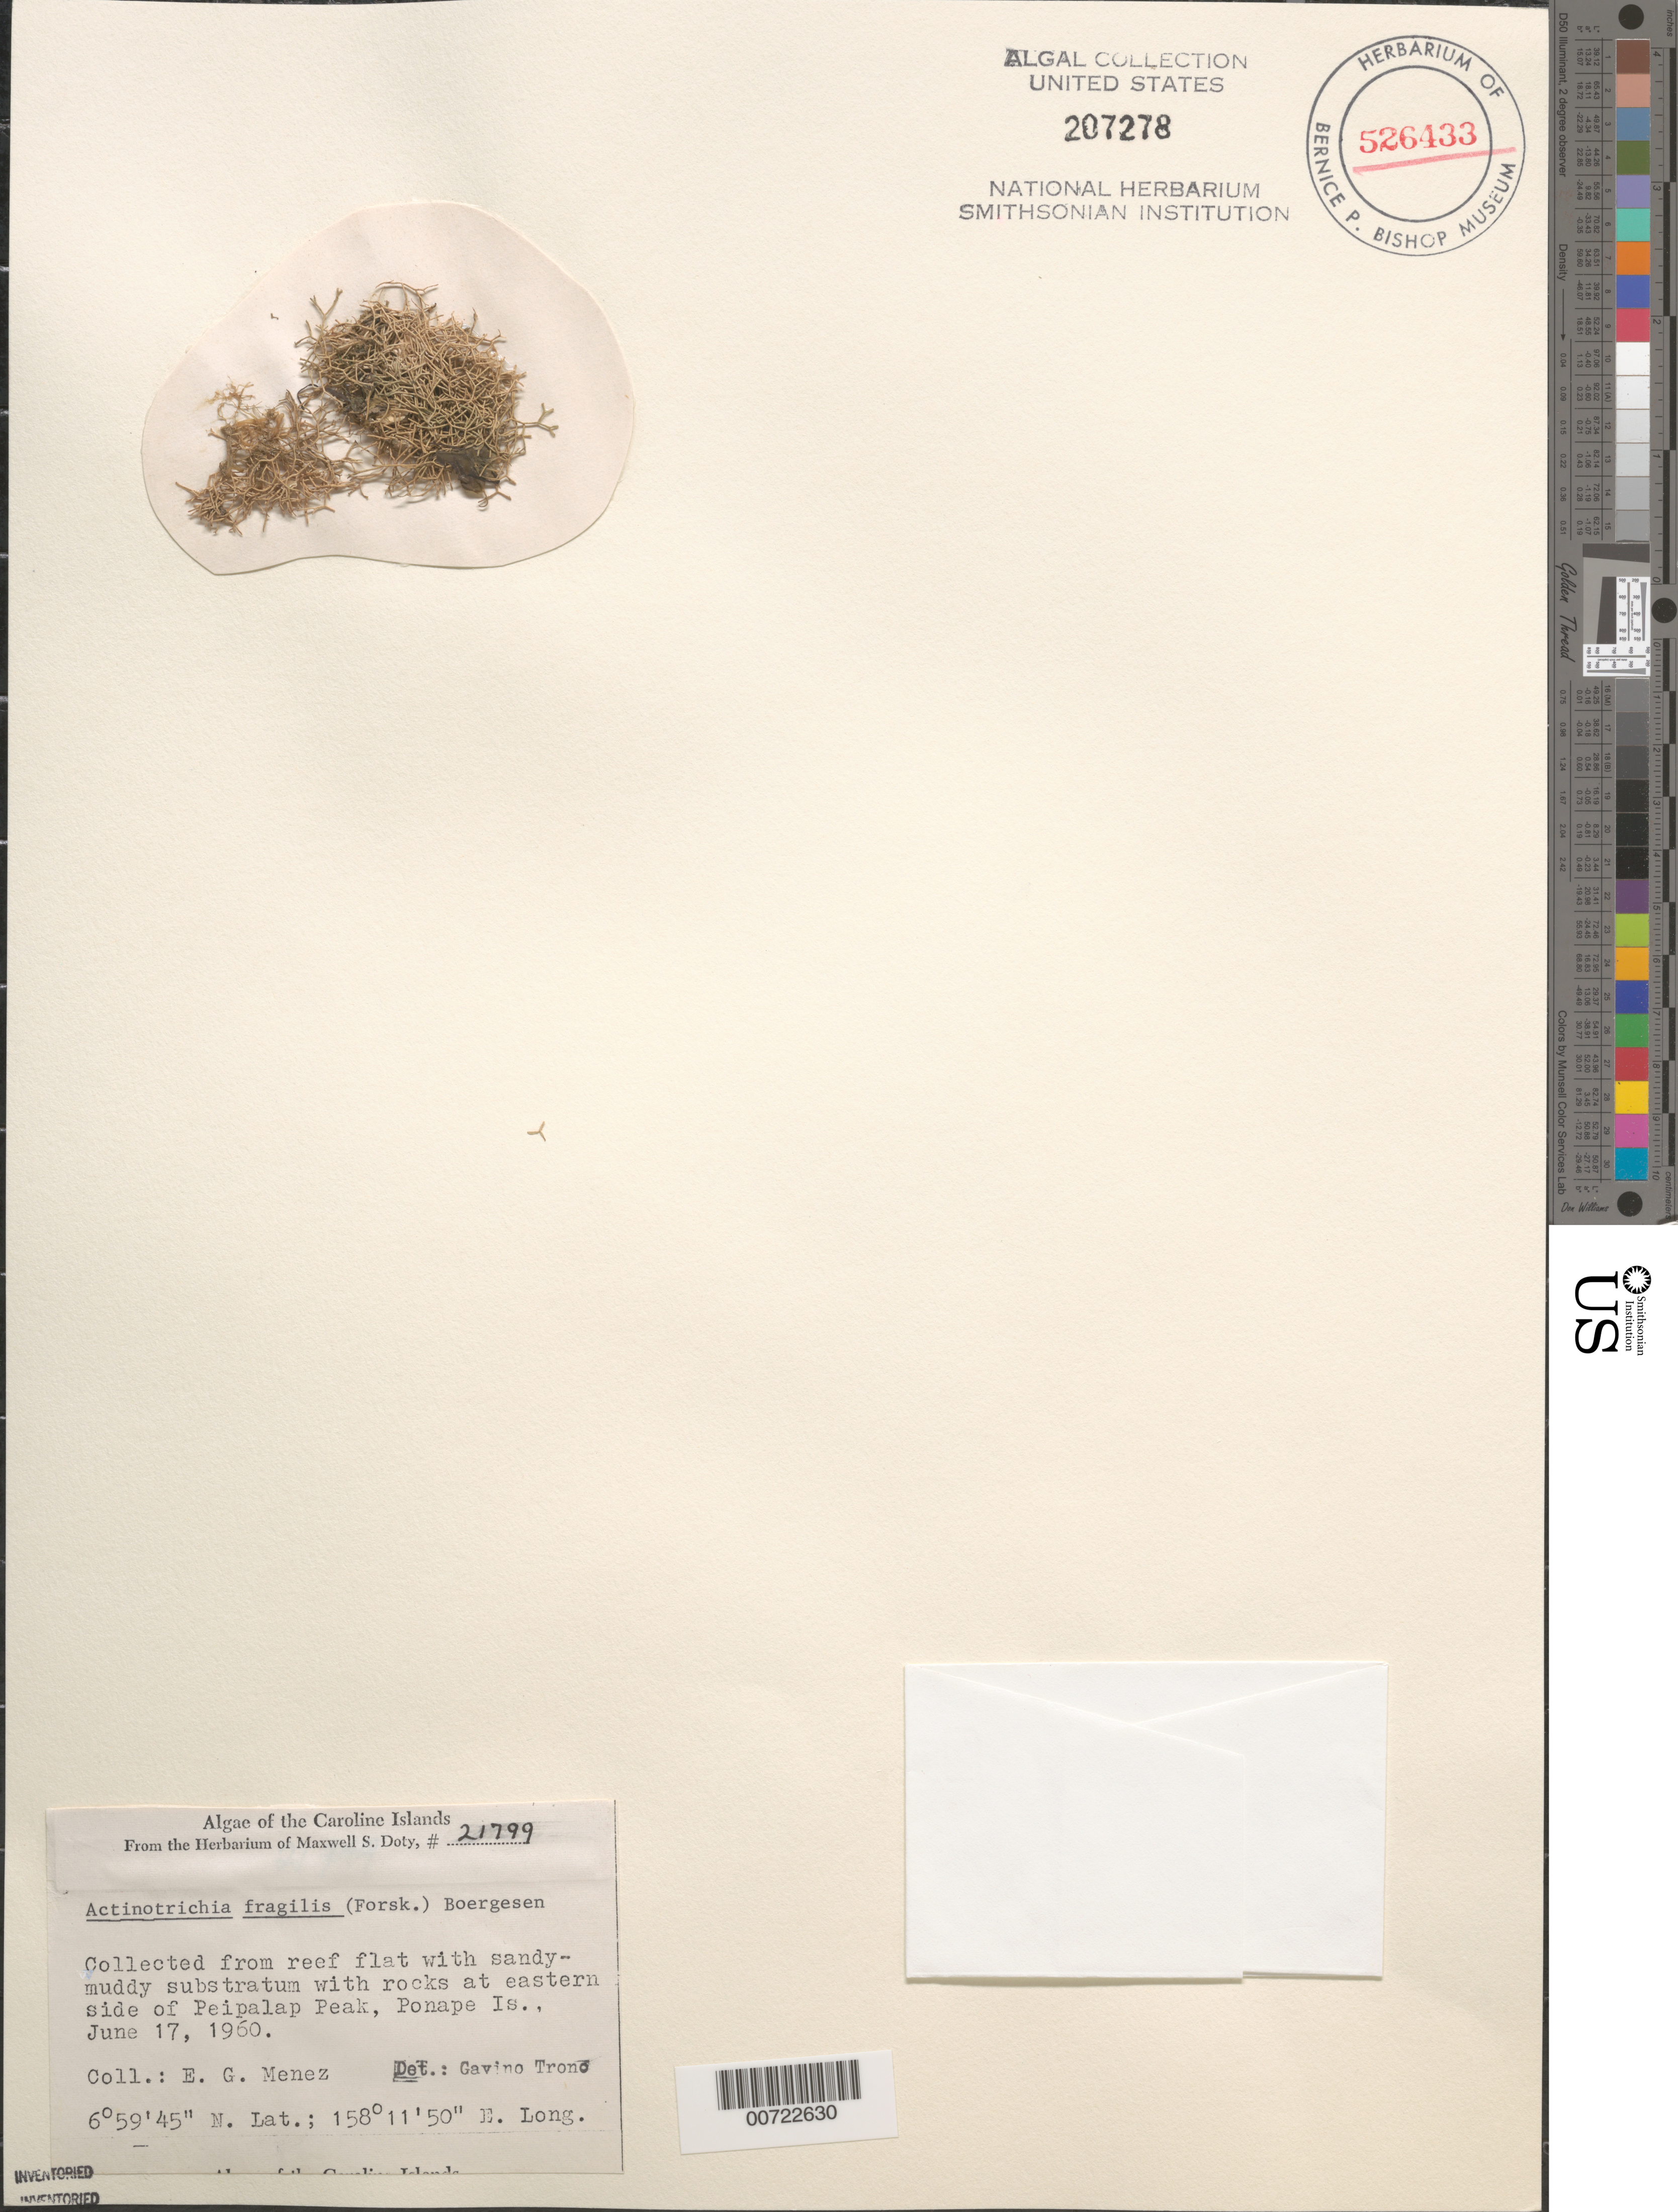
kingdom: Plantae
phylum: Rhodophyta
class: Florideophyceae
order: Nemaliales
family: Galaxauraceae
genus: Actinotrichia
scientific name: Actinotrichia fragilis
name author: (Forssk.) Børgesen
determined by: Trono, Gavino C., Jr.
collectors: Meñez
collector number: MSD 21799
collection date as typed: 17 Jun 1960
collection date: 1960-06-17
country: Micronesia, Federated States of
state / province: Pohnpei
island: Pohnpei [Ponape]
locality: Peipalap Peak, east side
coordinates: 6 59' 45" N, 158 11' 50" E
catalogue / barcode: US 207278